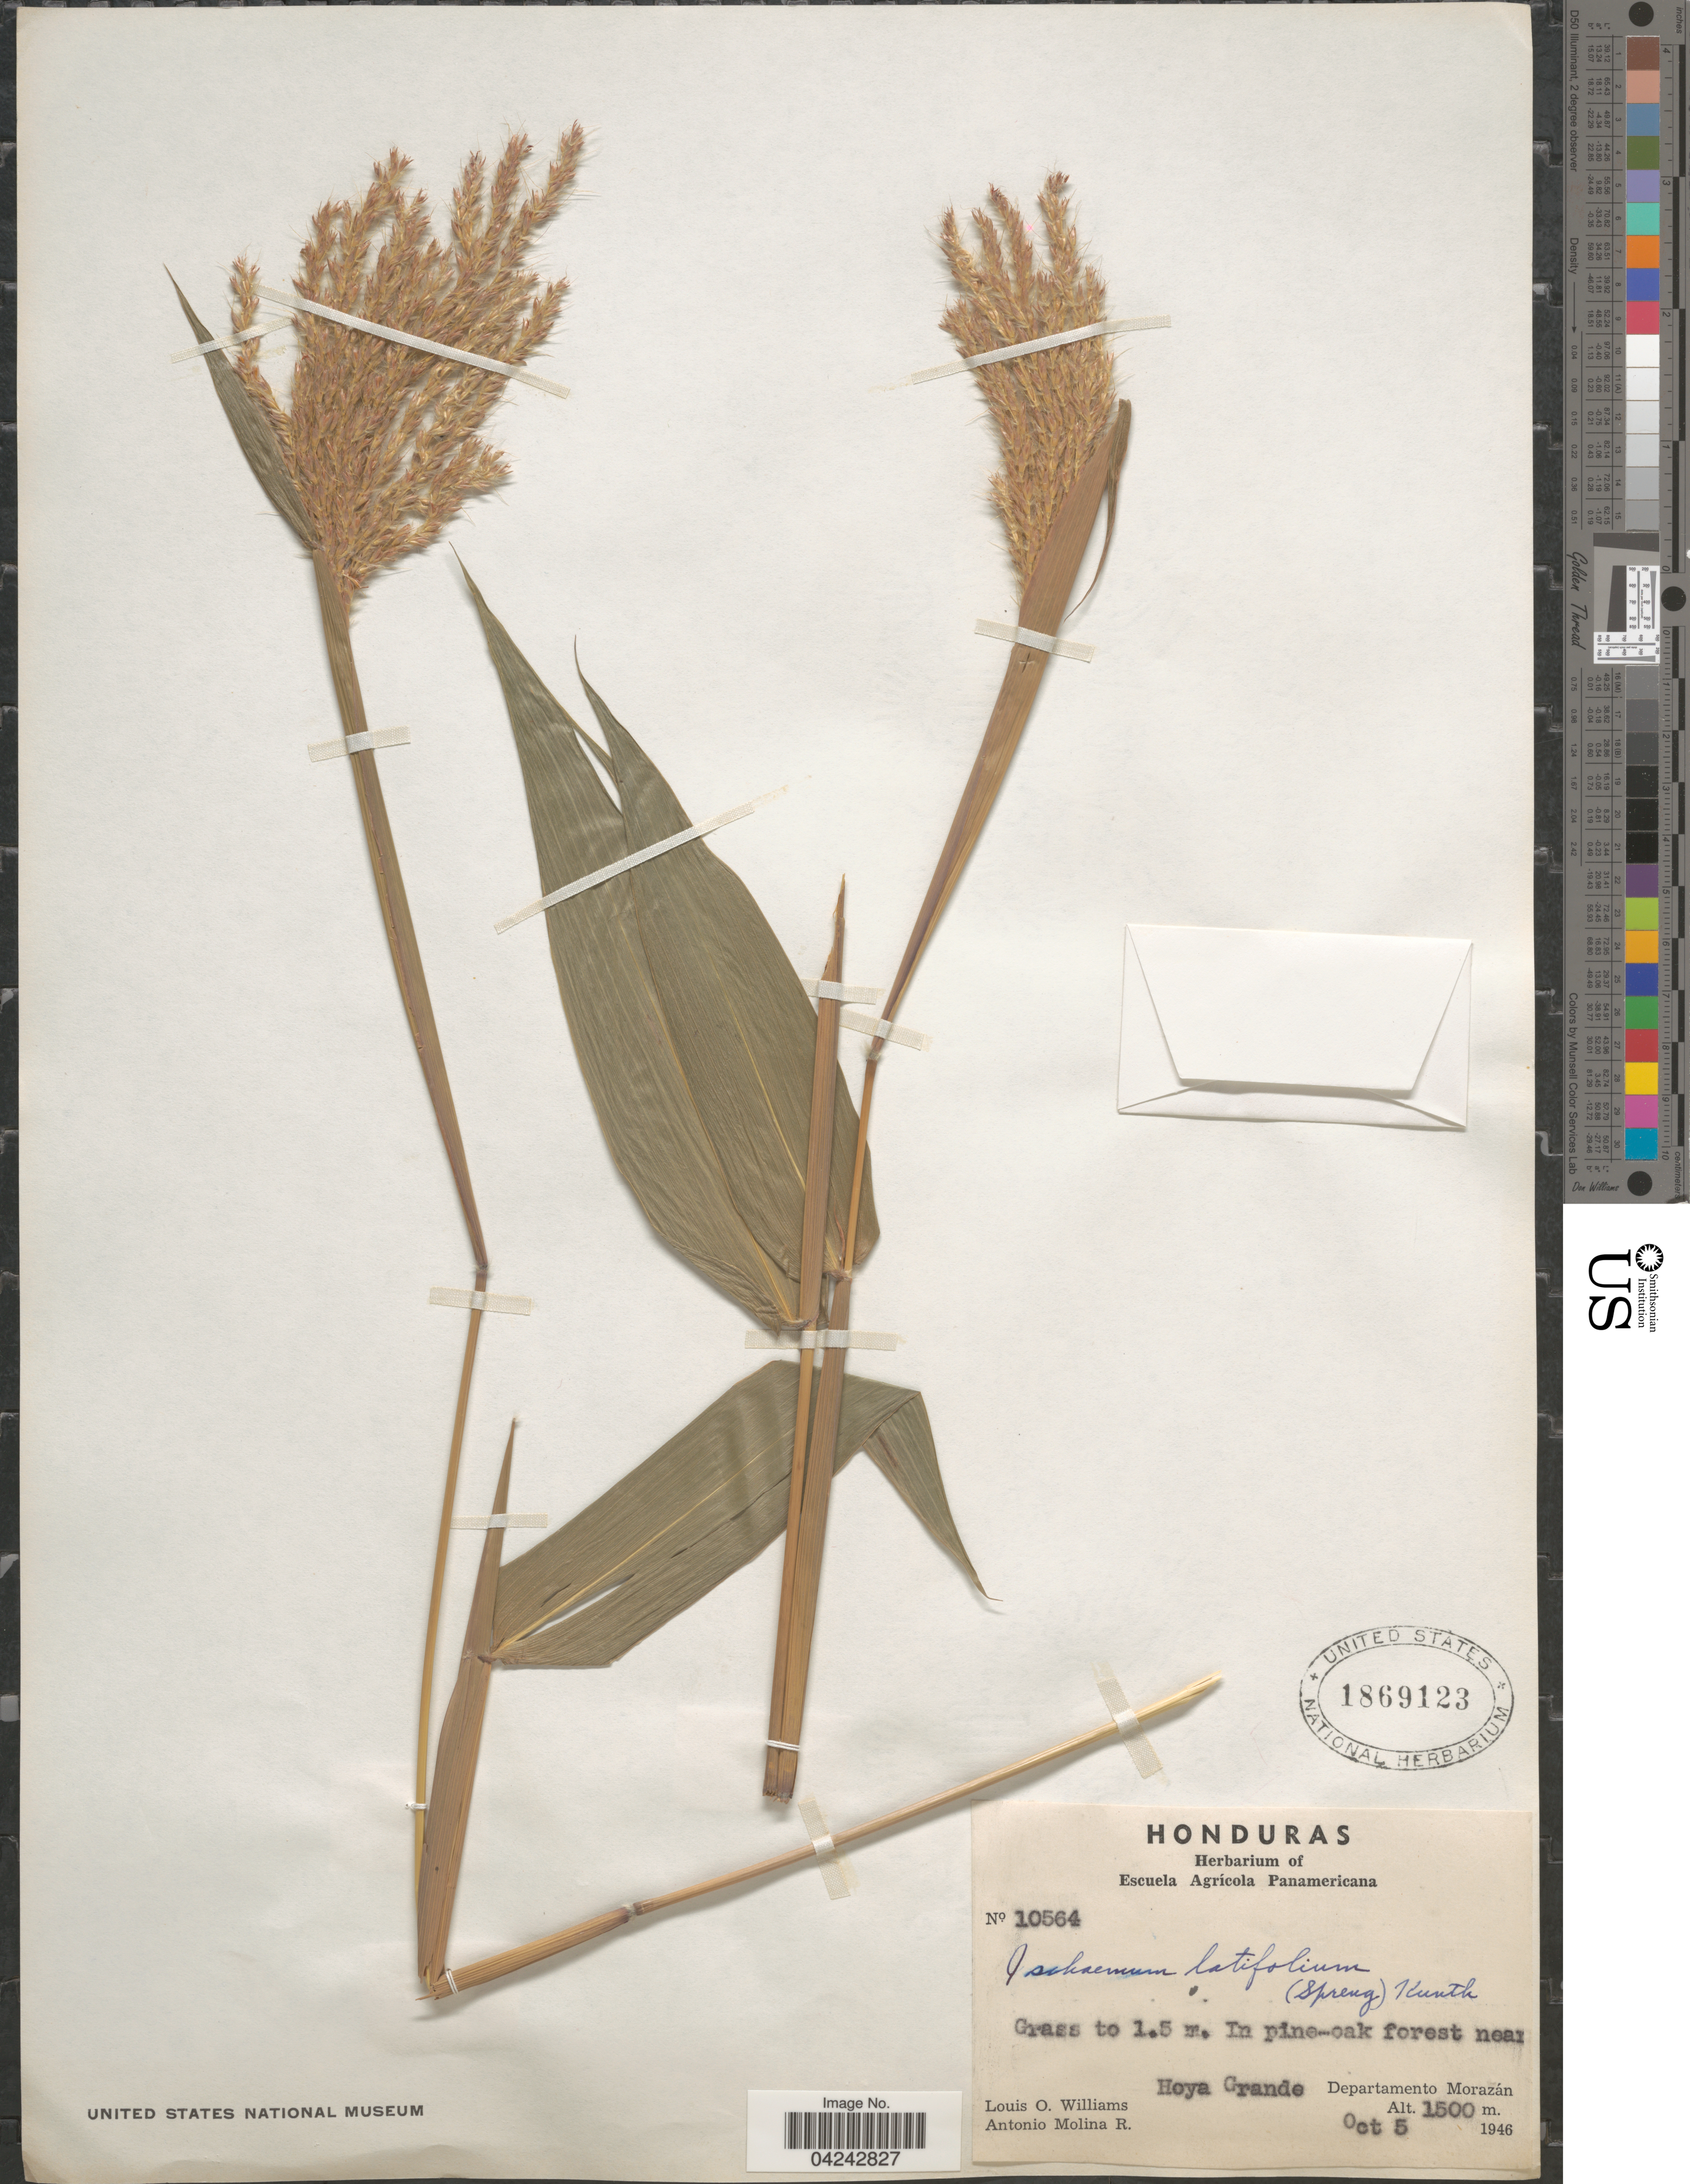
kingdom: Plantae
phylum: Tracheophyta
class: Liliopsida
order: Poales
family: Poaceae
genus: Ischaemum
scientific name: Ischaemum latifolium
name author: (Spreng.) Kunth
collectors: L. O. Williams & A. Molina R.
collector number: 10564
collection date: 1946-10-05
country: Honduras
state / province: Fco. Morazán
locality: In pine-oak forest near Hoya Grande. Departamento Morazán.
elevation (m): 1500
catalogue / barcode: US 1869123